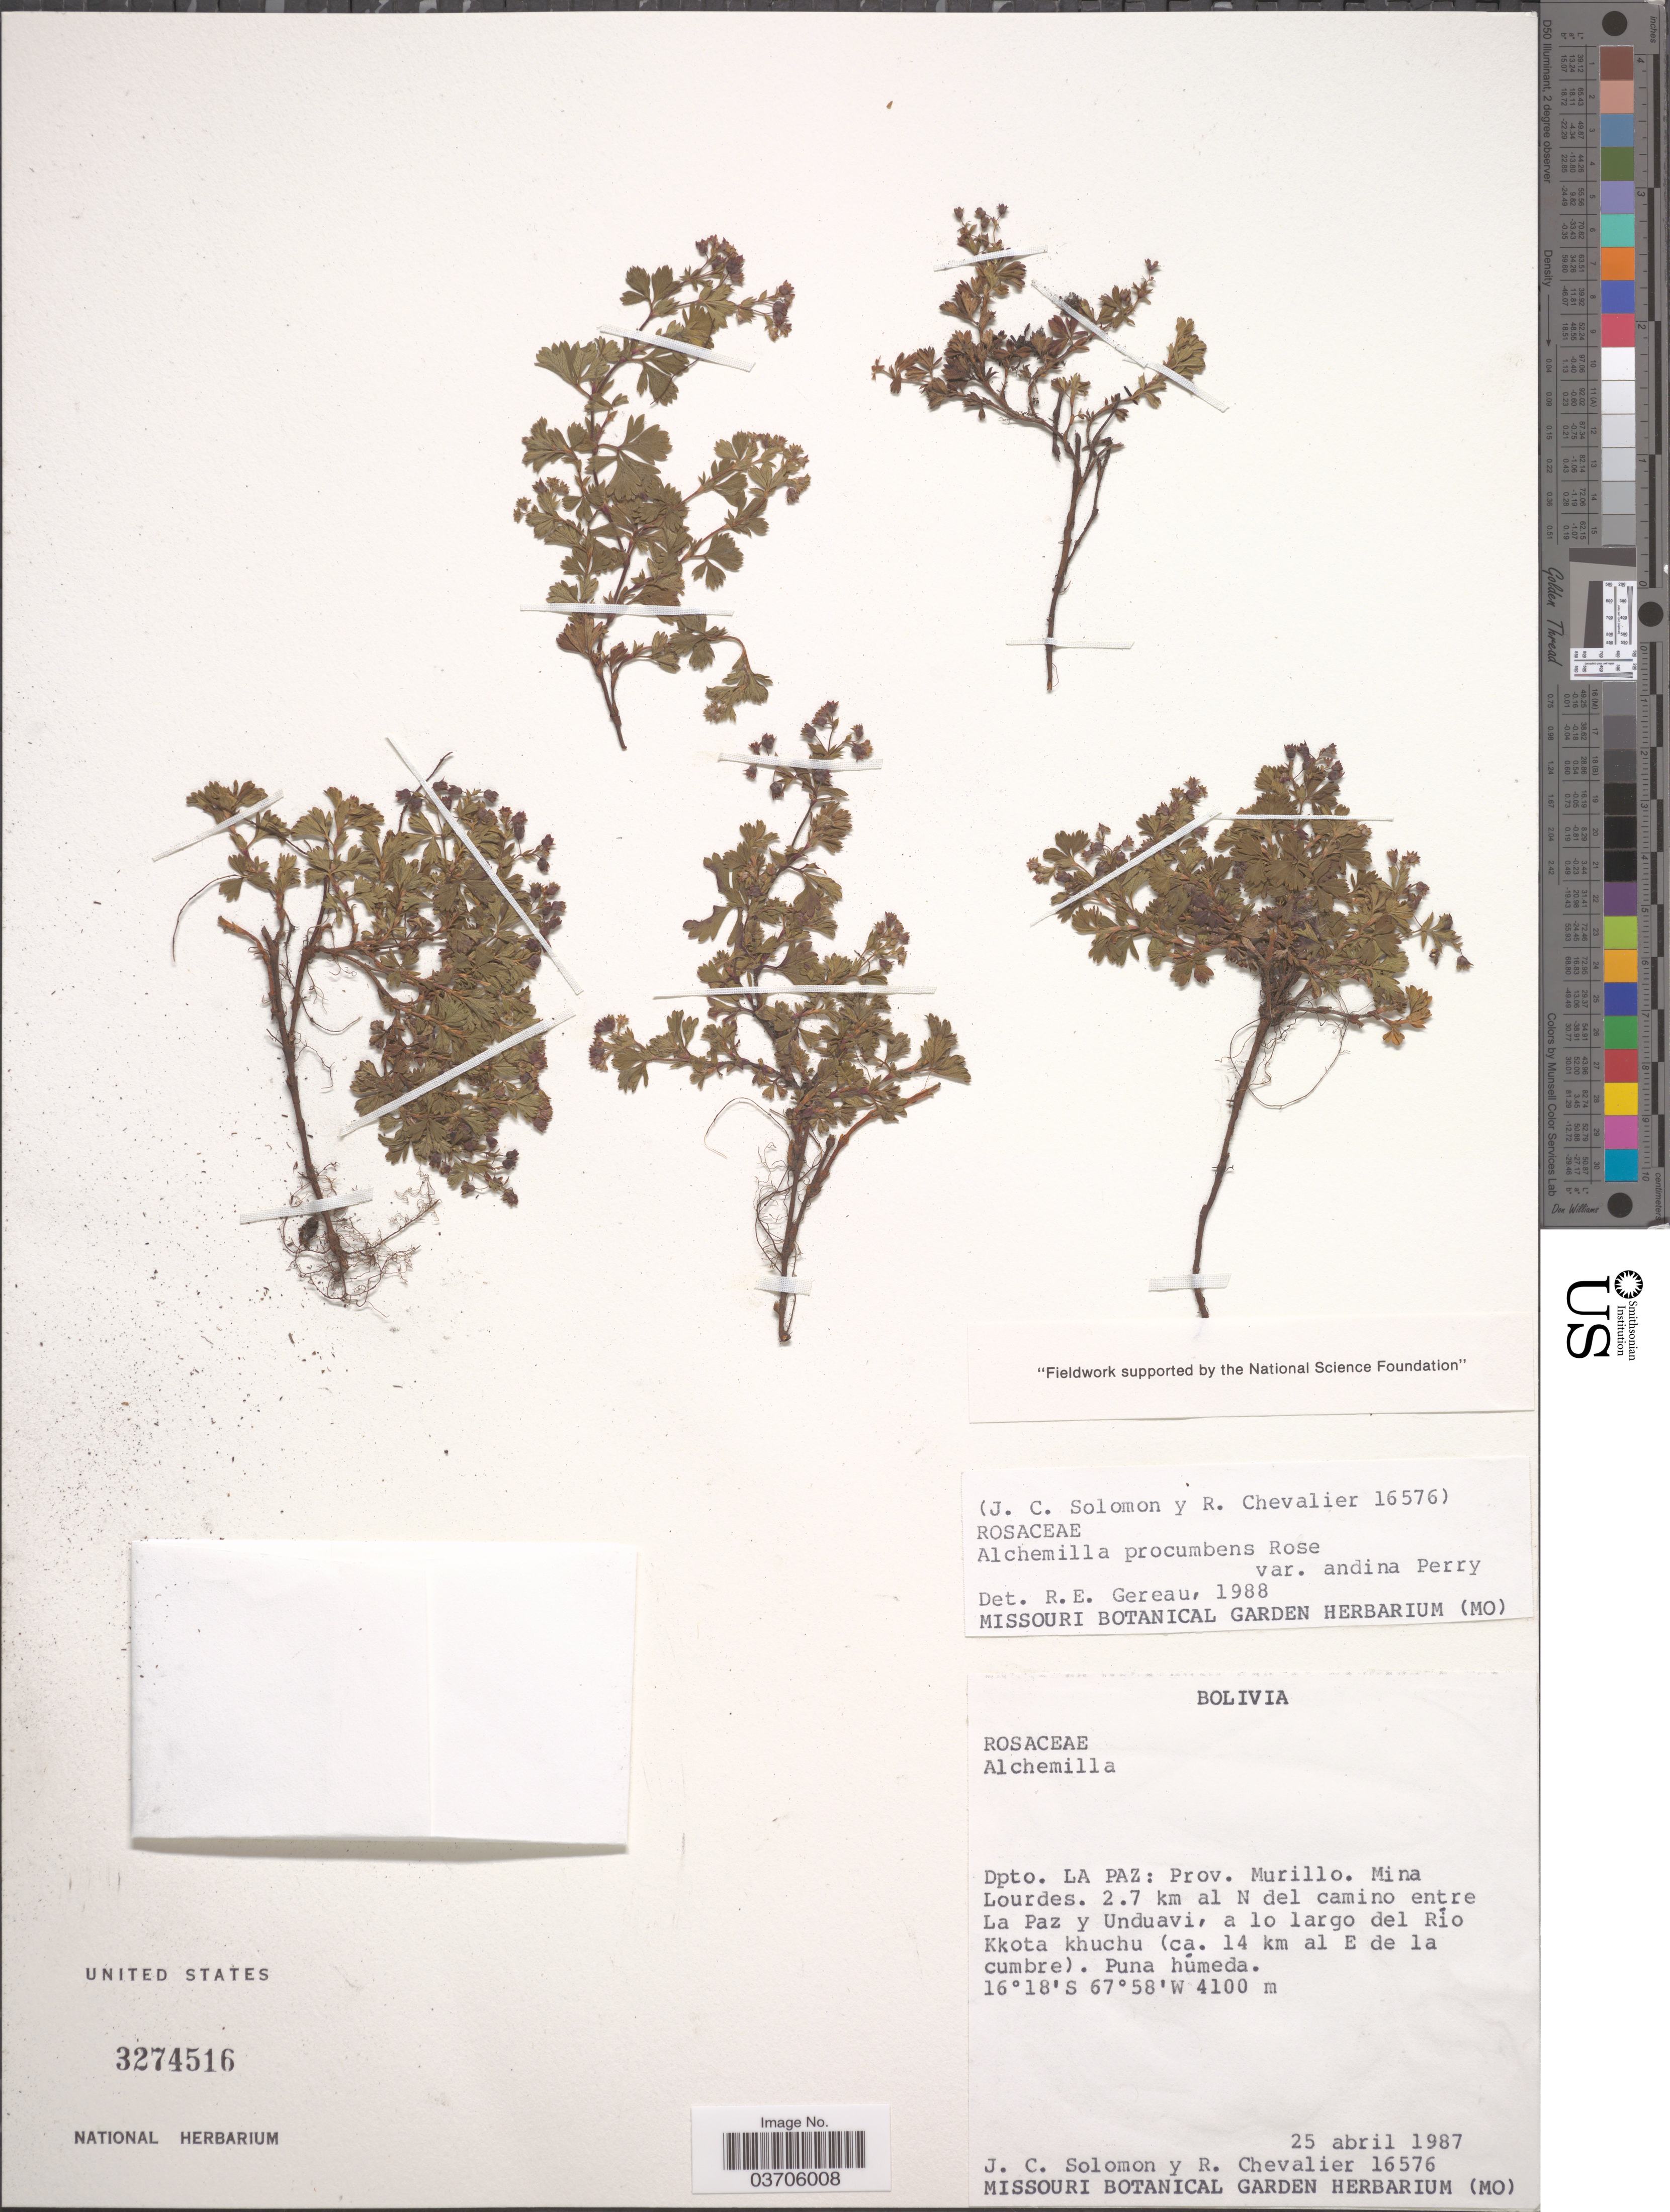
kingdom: Plantae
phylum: Tracheophyta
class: Magnoliopsida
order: Rosales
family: Rosaceae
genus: Lachemilla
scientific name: Lachemilla procumbens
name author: (Rose) Rydb.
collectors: J. C. Solomon & R. C. Chevalier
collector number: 16576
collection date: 1987-04-25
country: Bolivia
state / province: La Paz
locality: Dpto. La Paz: Prov. Murillo. Mina Lourdes. 2.7 km al N del camino entre La Paz y Unduavi, a lo largo del Río Kkota khuchu (ca. 14 km al E de la cumbre).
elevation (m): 4100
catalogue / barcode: US 3274516